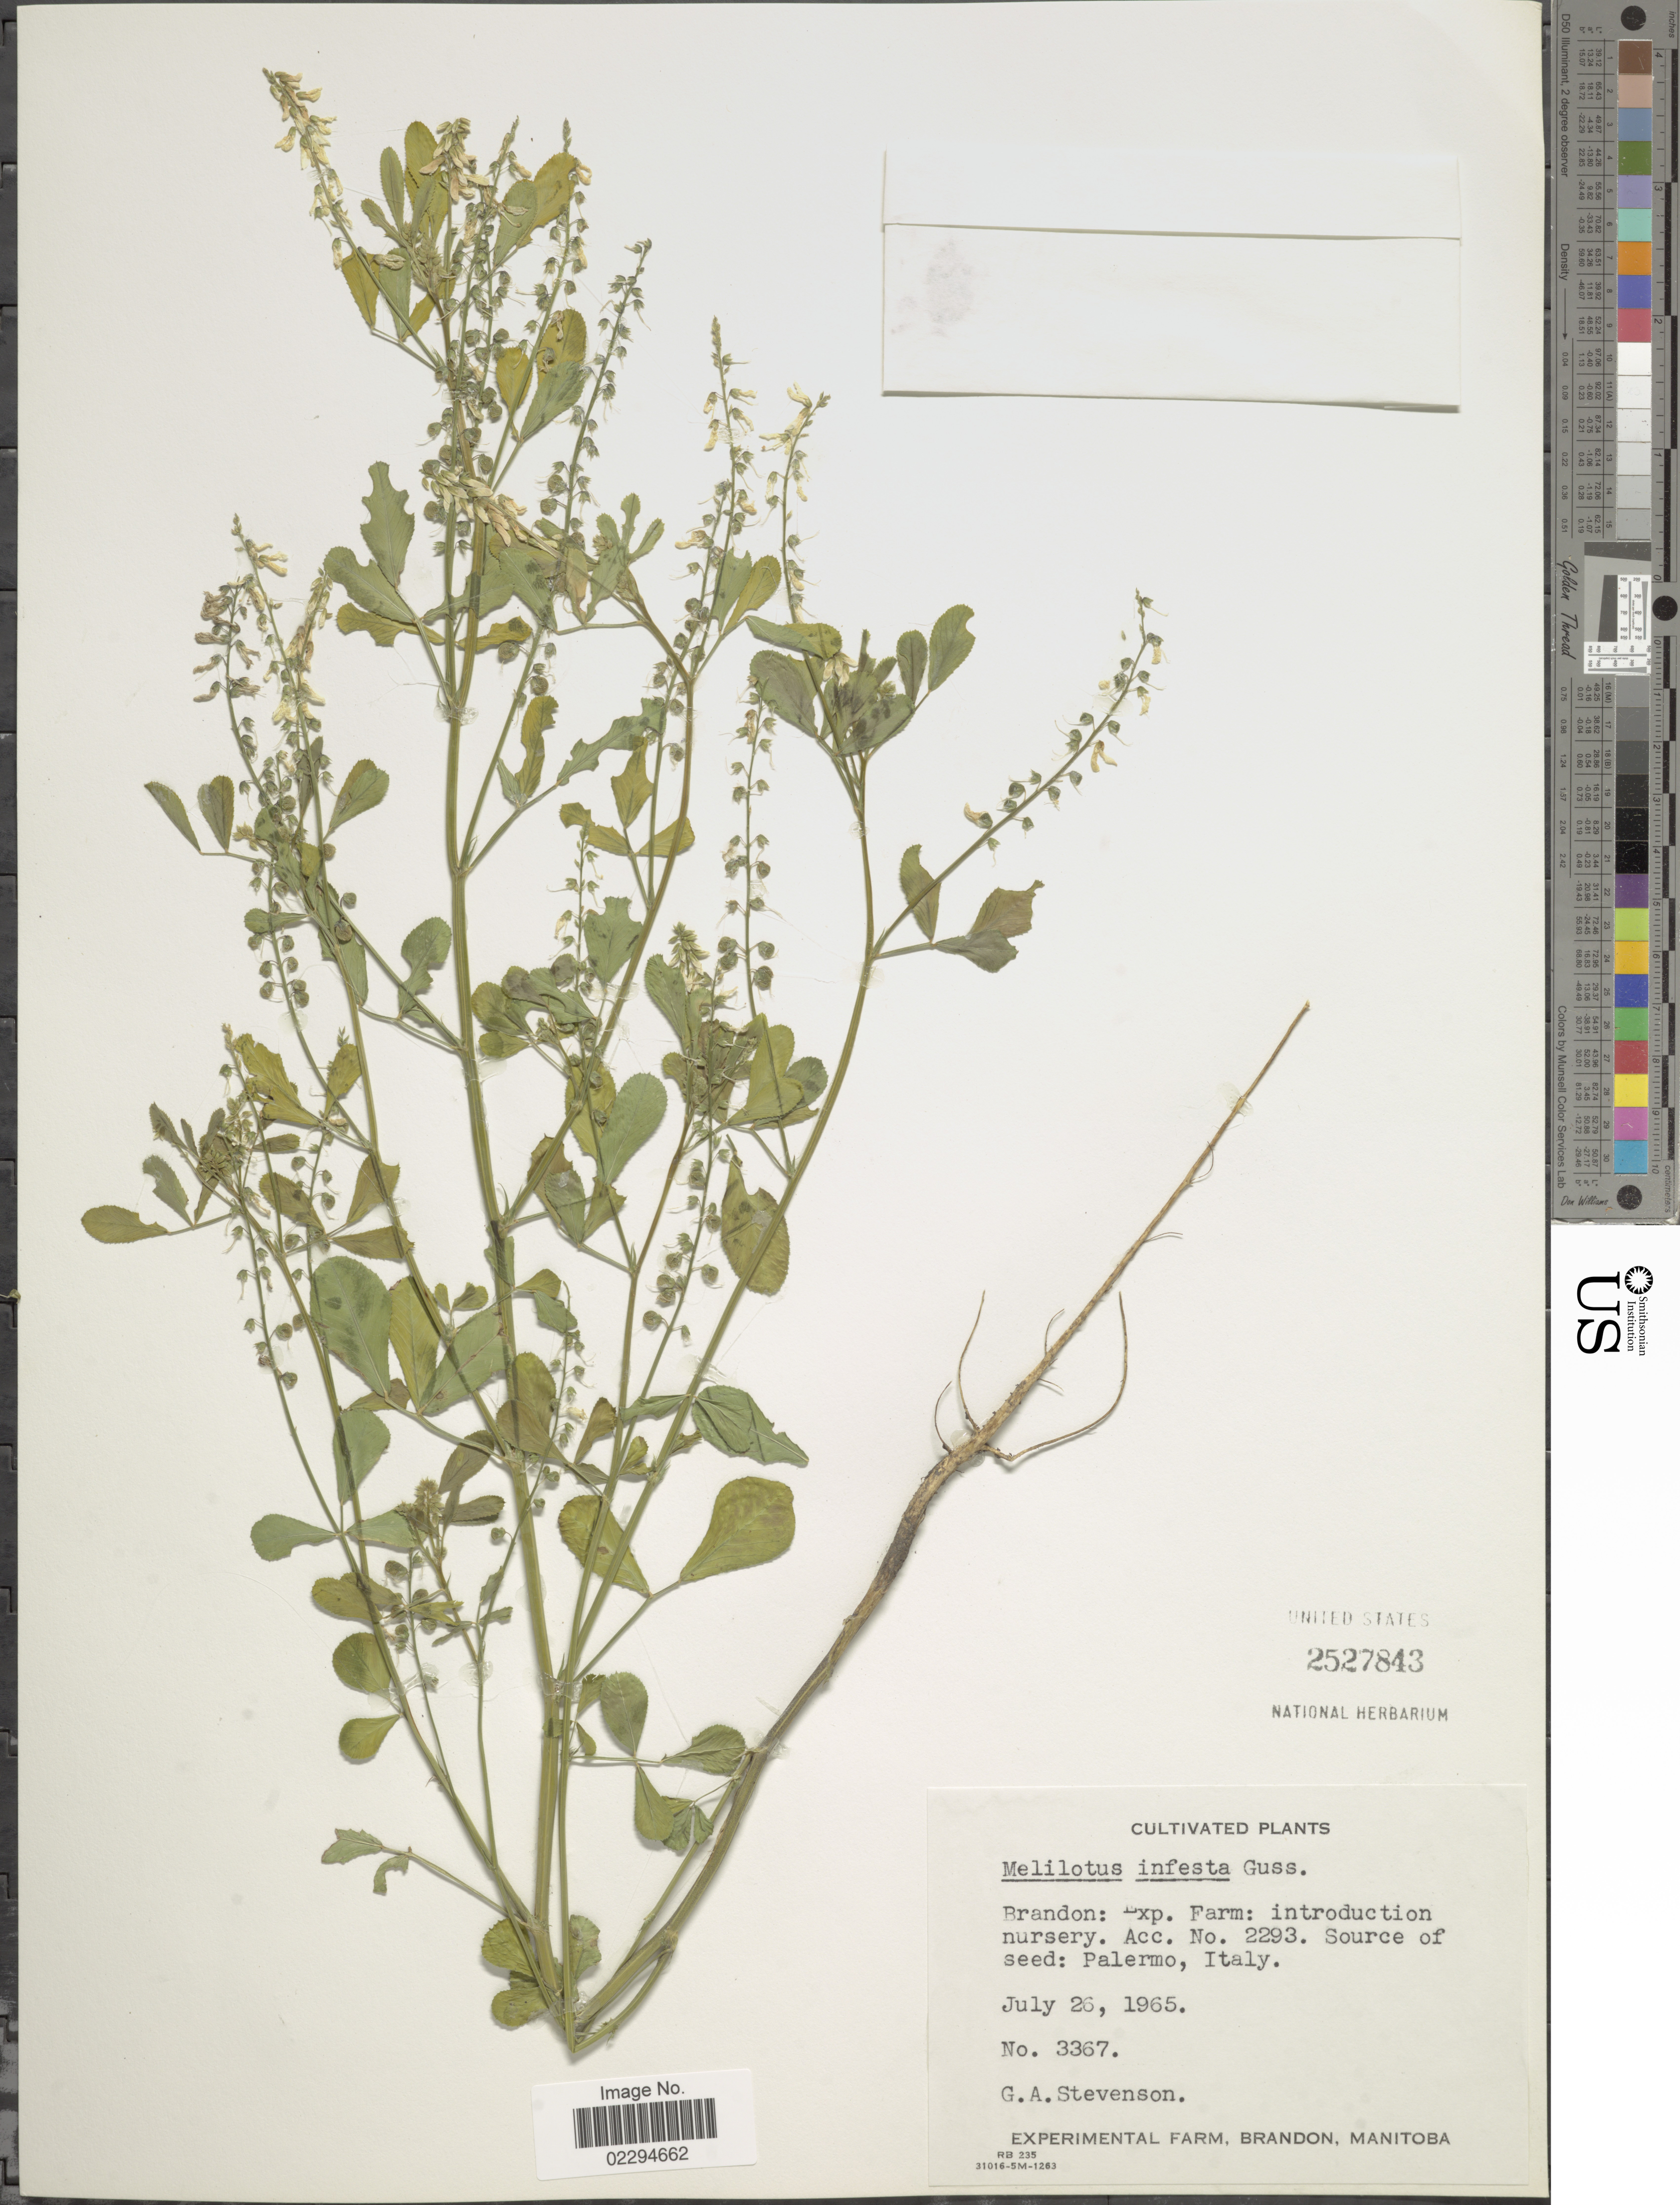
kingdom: Plantae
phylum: Tracheophyta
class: Magnoliopsida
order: Fabales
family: Fabaceae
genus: Melilotus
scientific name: Melilotus infestus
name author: Gussone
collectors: G. Stevenson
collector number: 3367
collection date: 1965-07-26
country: Canada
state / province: Manitoba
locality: Brandon: Exp. Farm: introduction nursery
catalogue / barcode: US 2527843